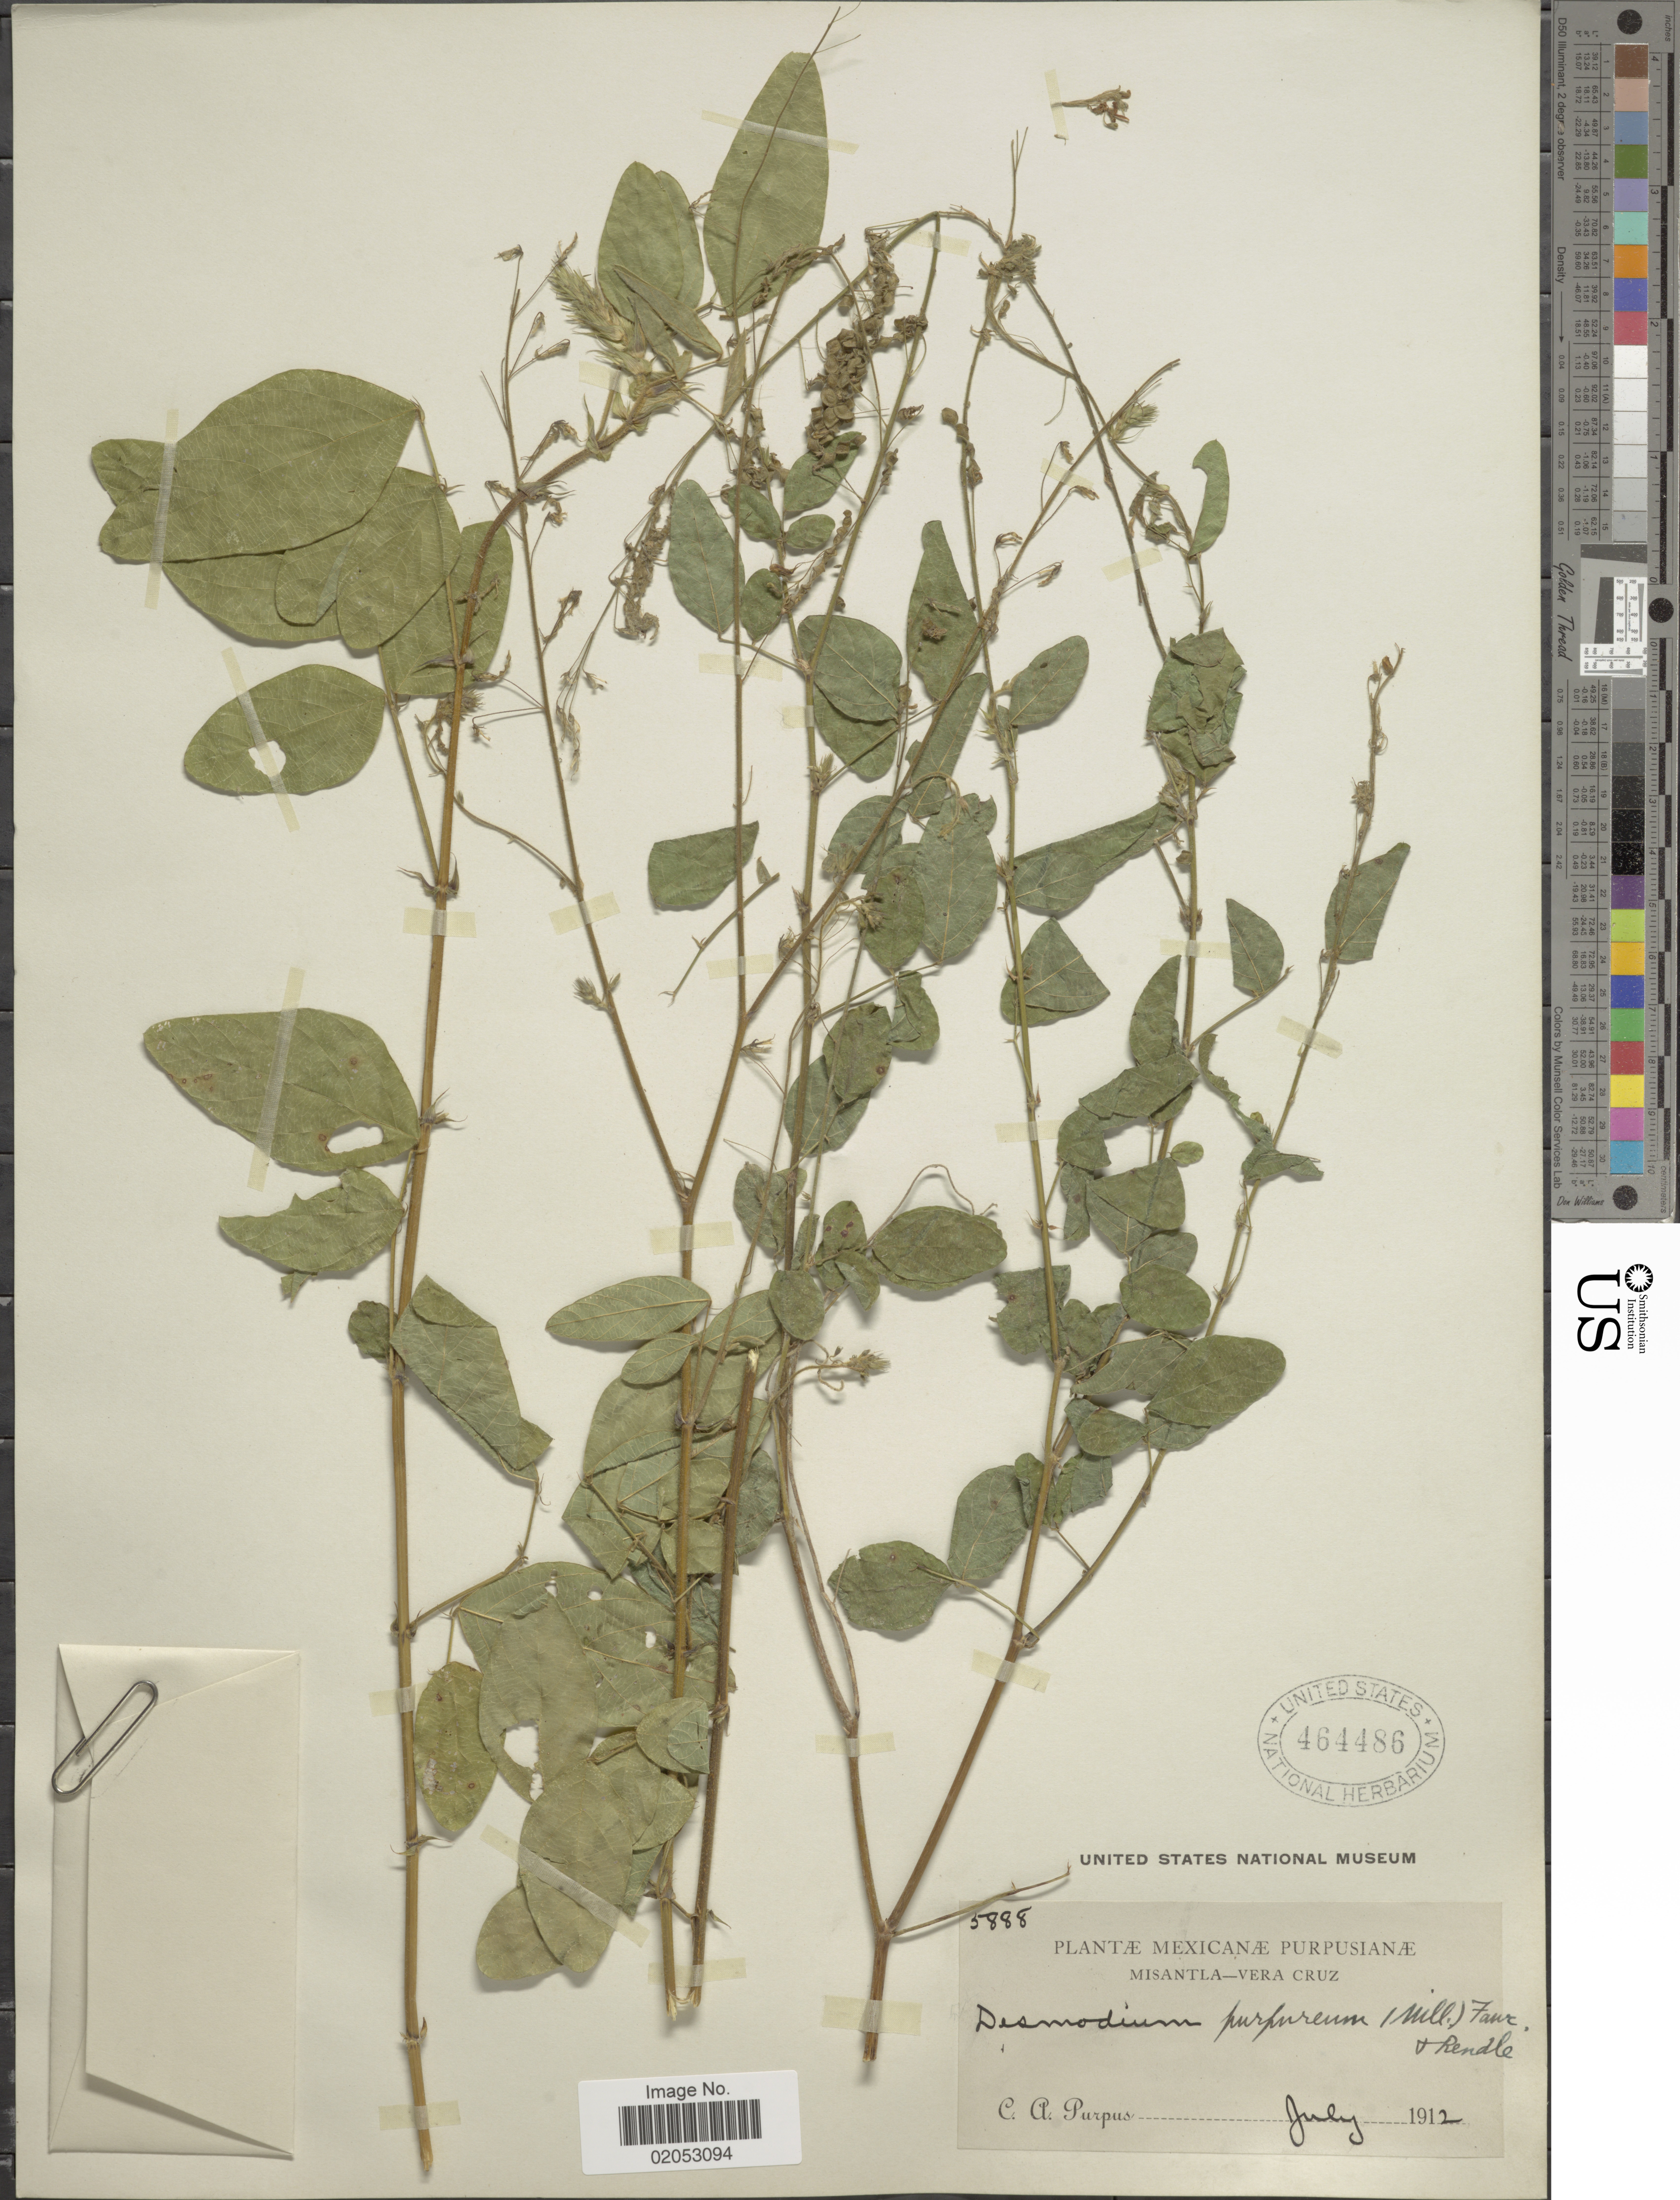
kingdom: Plantae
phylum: Tracheophyta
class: Magnoliopsida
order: Fabales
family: Fabaceae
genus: Desmodium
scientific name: Desmodium tortuosum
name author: (Sw.) DC.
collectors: C. A. Purpus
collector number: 5888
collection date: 1912-07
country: Mexico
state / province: Veracruz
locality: Misantla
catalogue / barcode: US 464486